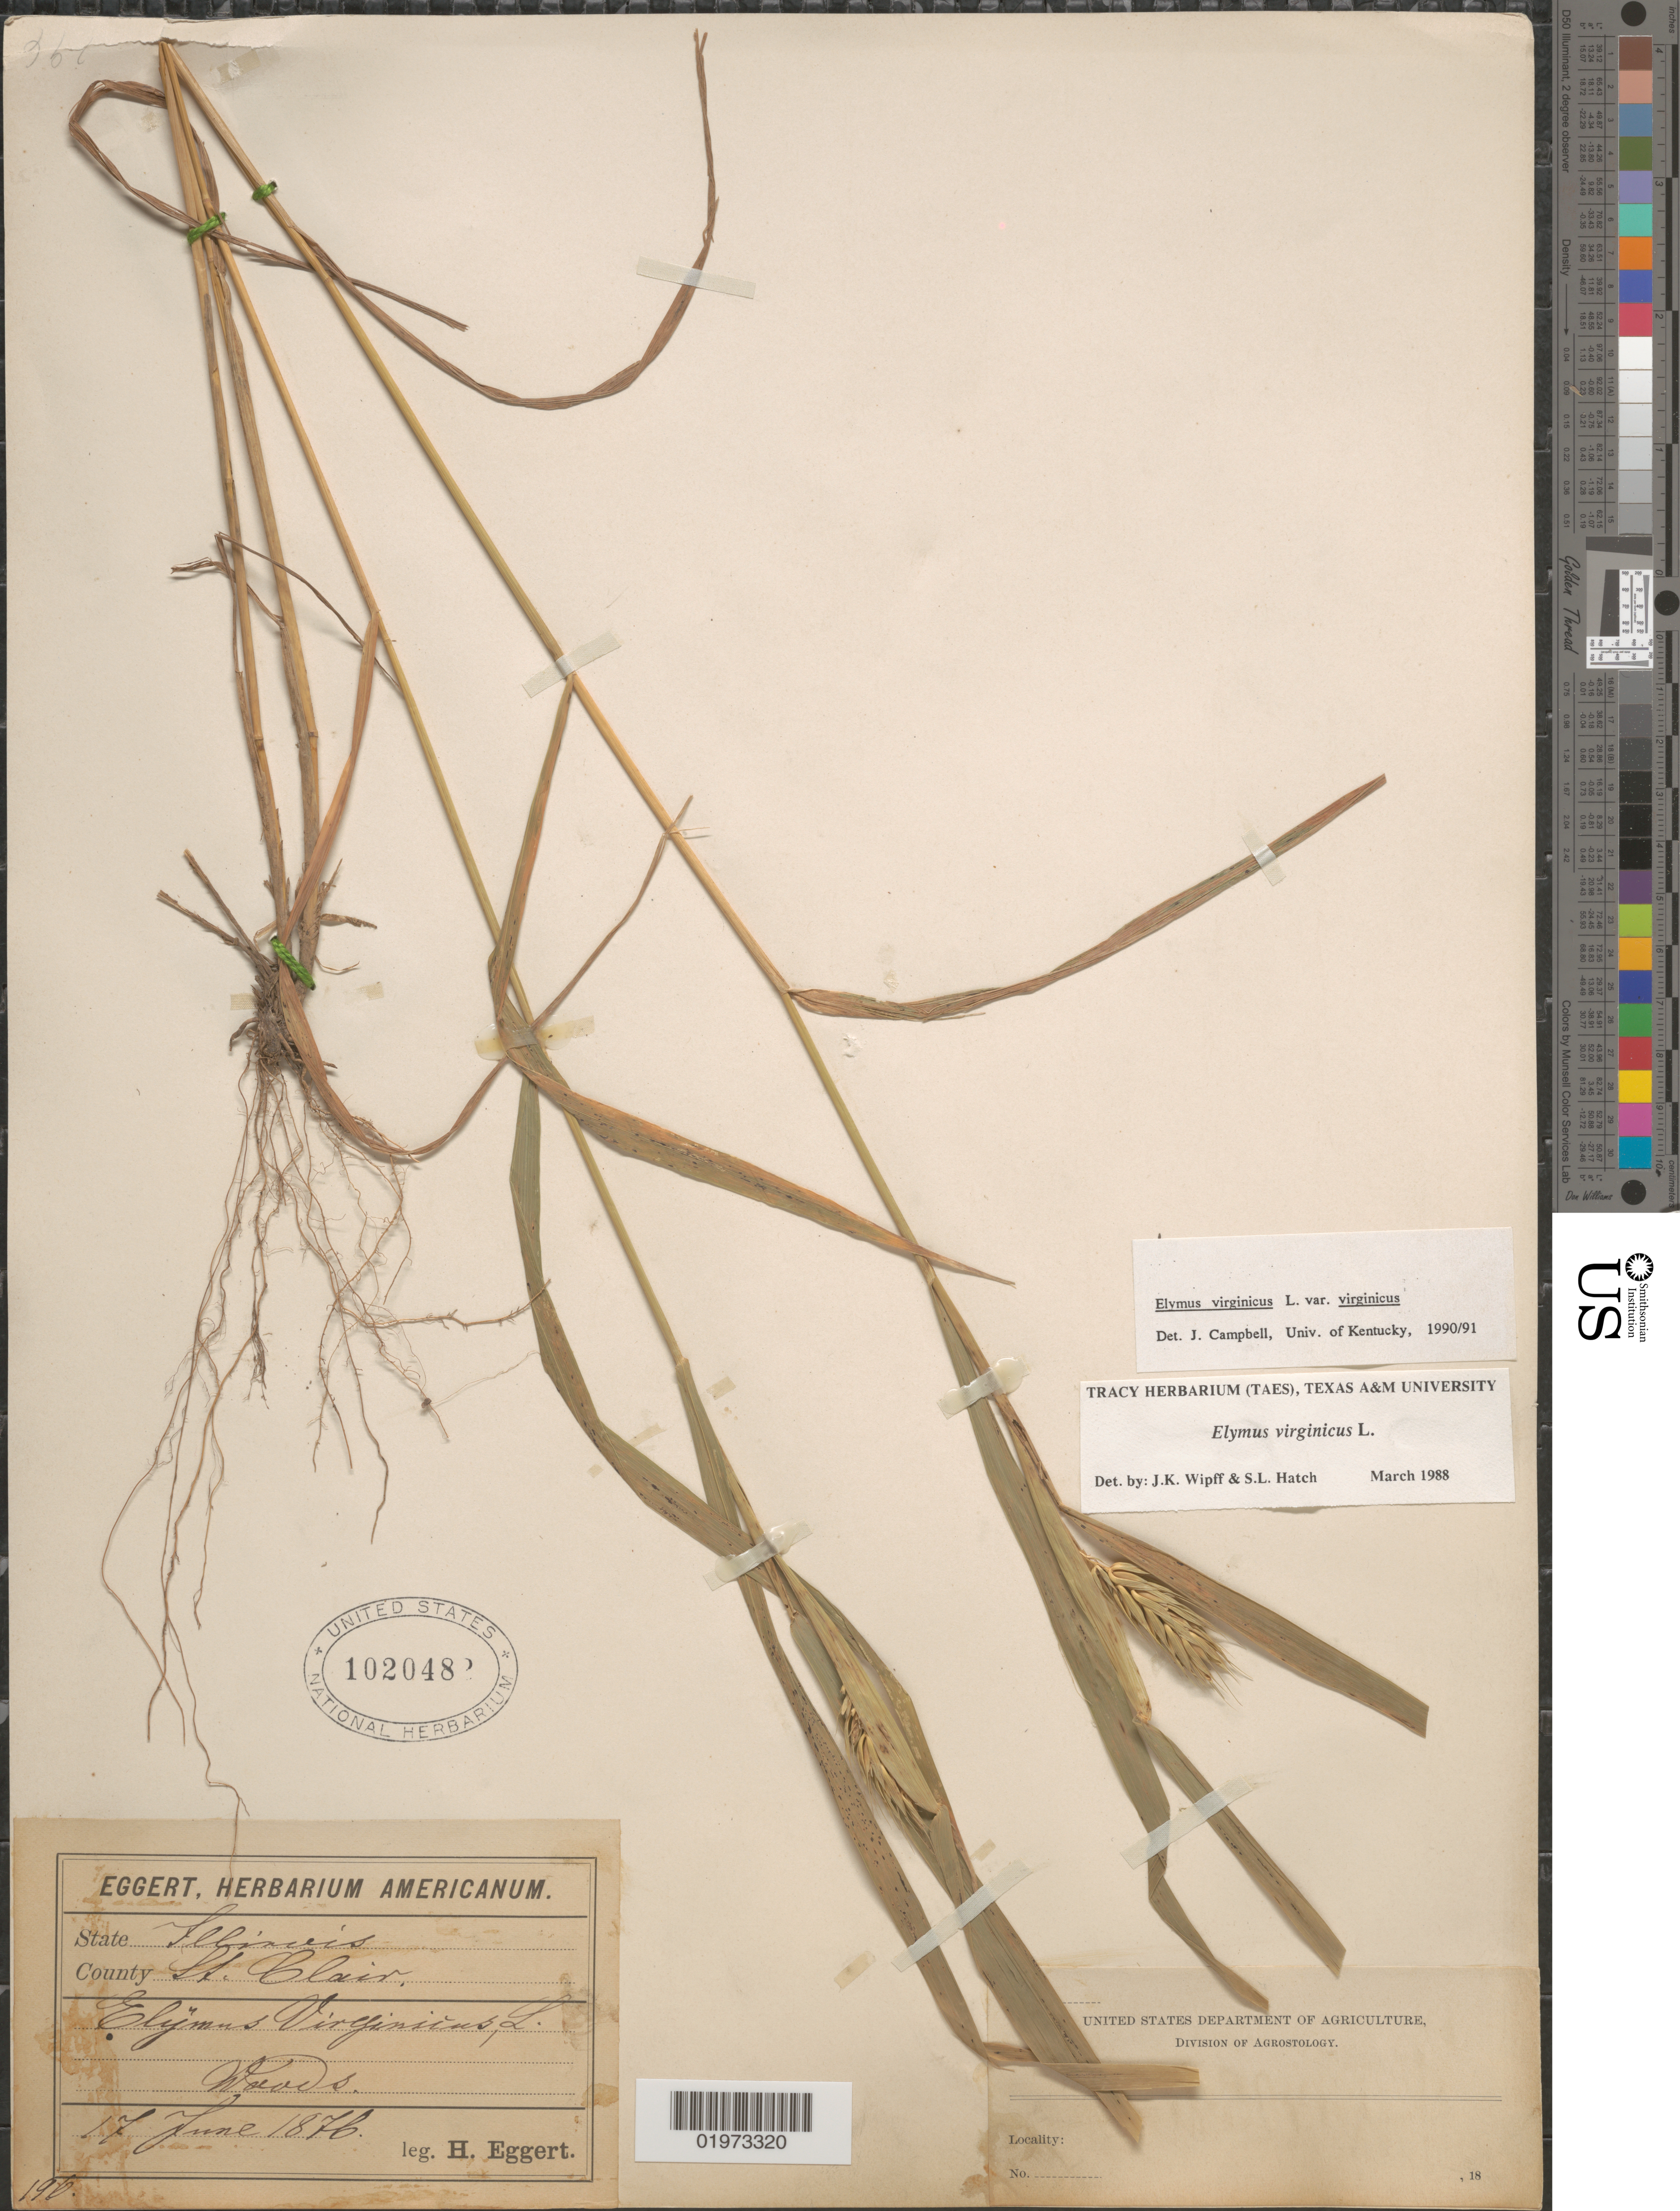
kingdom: Plantae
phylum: Tracheophyta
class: Liliopsida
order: Poales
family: Poaceae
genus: Elymus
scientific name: Elymus virginicus var. virginicus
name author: L.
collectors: H. Eggert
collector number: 196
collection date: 1876-06-17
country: United States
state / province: Illinois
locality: County St. Clair. Woods.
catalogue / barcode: US 1020482